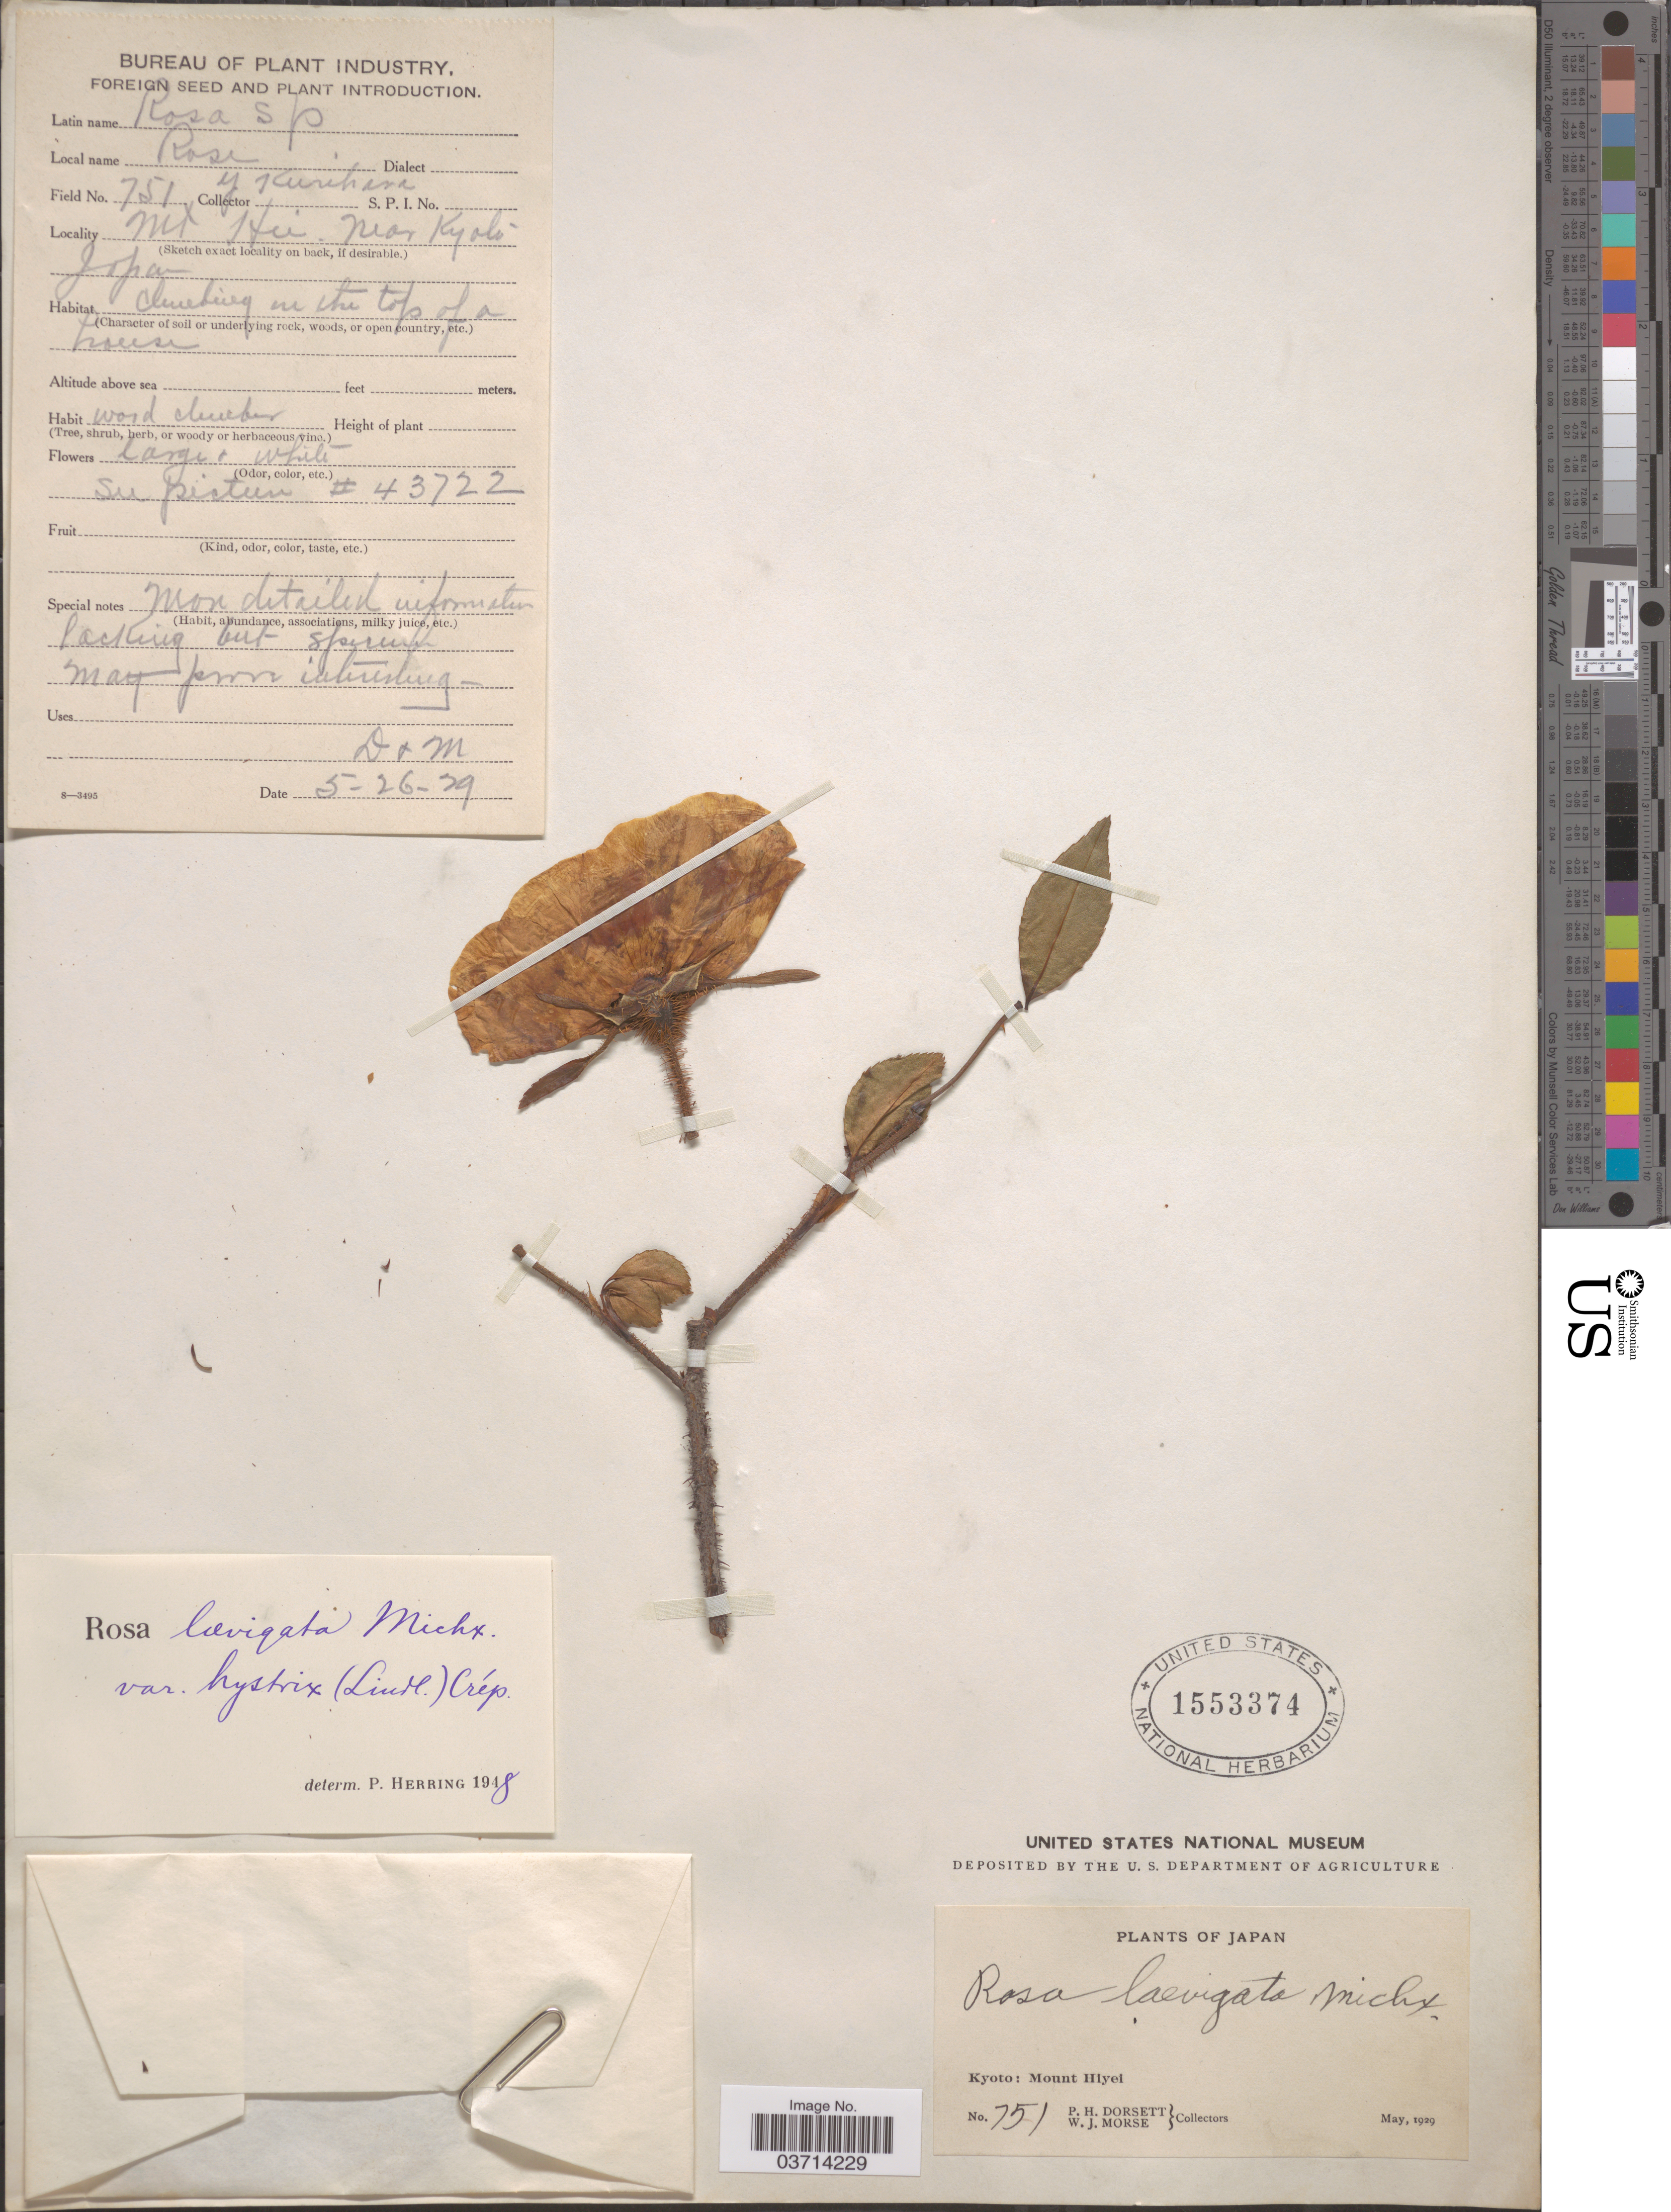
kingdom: Plantae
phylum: Tracheophyta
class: Magnoliopsida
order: Rosales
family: Rosaceae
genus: Rosa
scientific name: Rosa laevigata var. hystrix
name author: (Lindl.) Crép.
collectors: P. H. Dorsett & W. J. Morse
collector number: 751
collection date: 1929-05-26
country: Japan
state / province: Kyoto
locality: Mount Hiyei. Near Kyoto.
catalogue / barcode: US 1553374